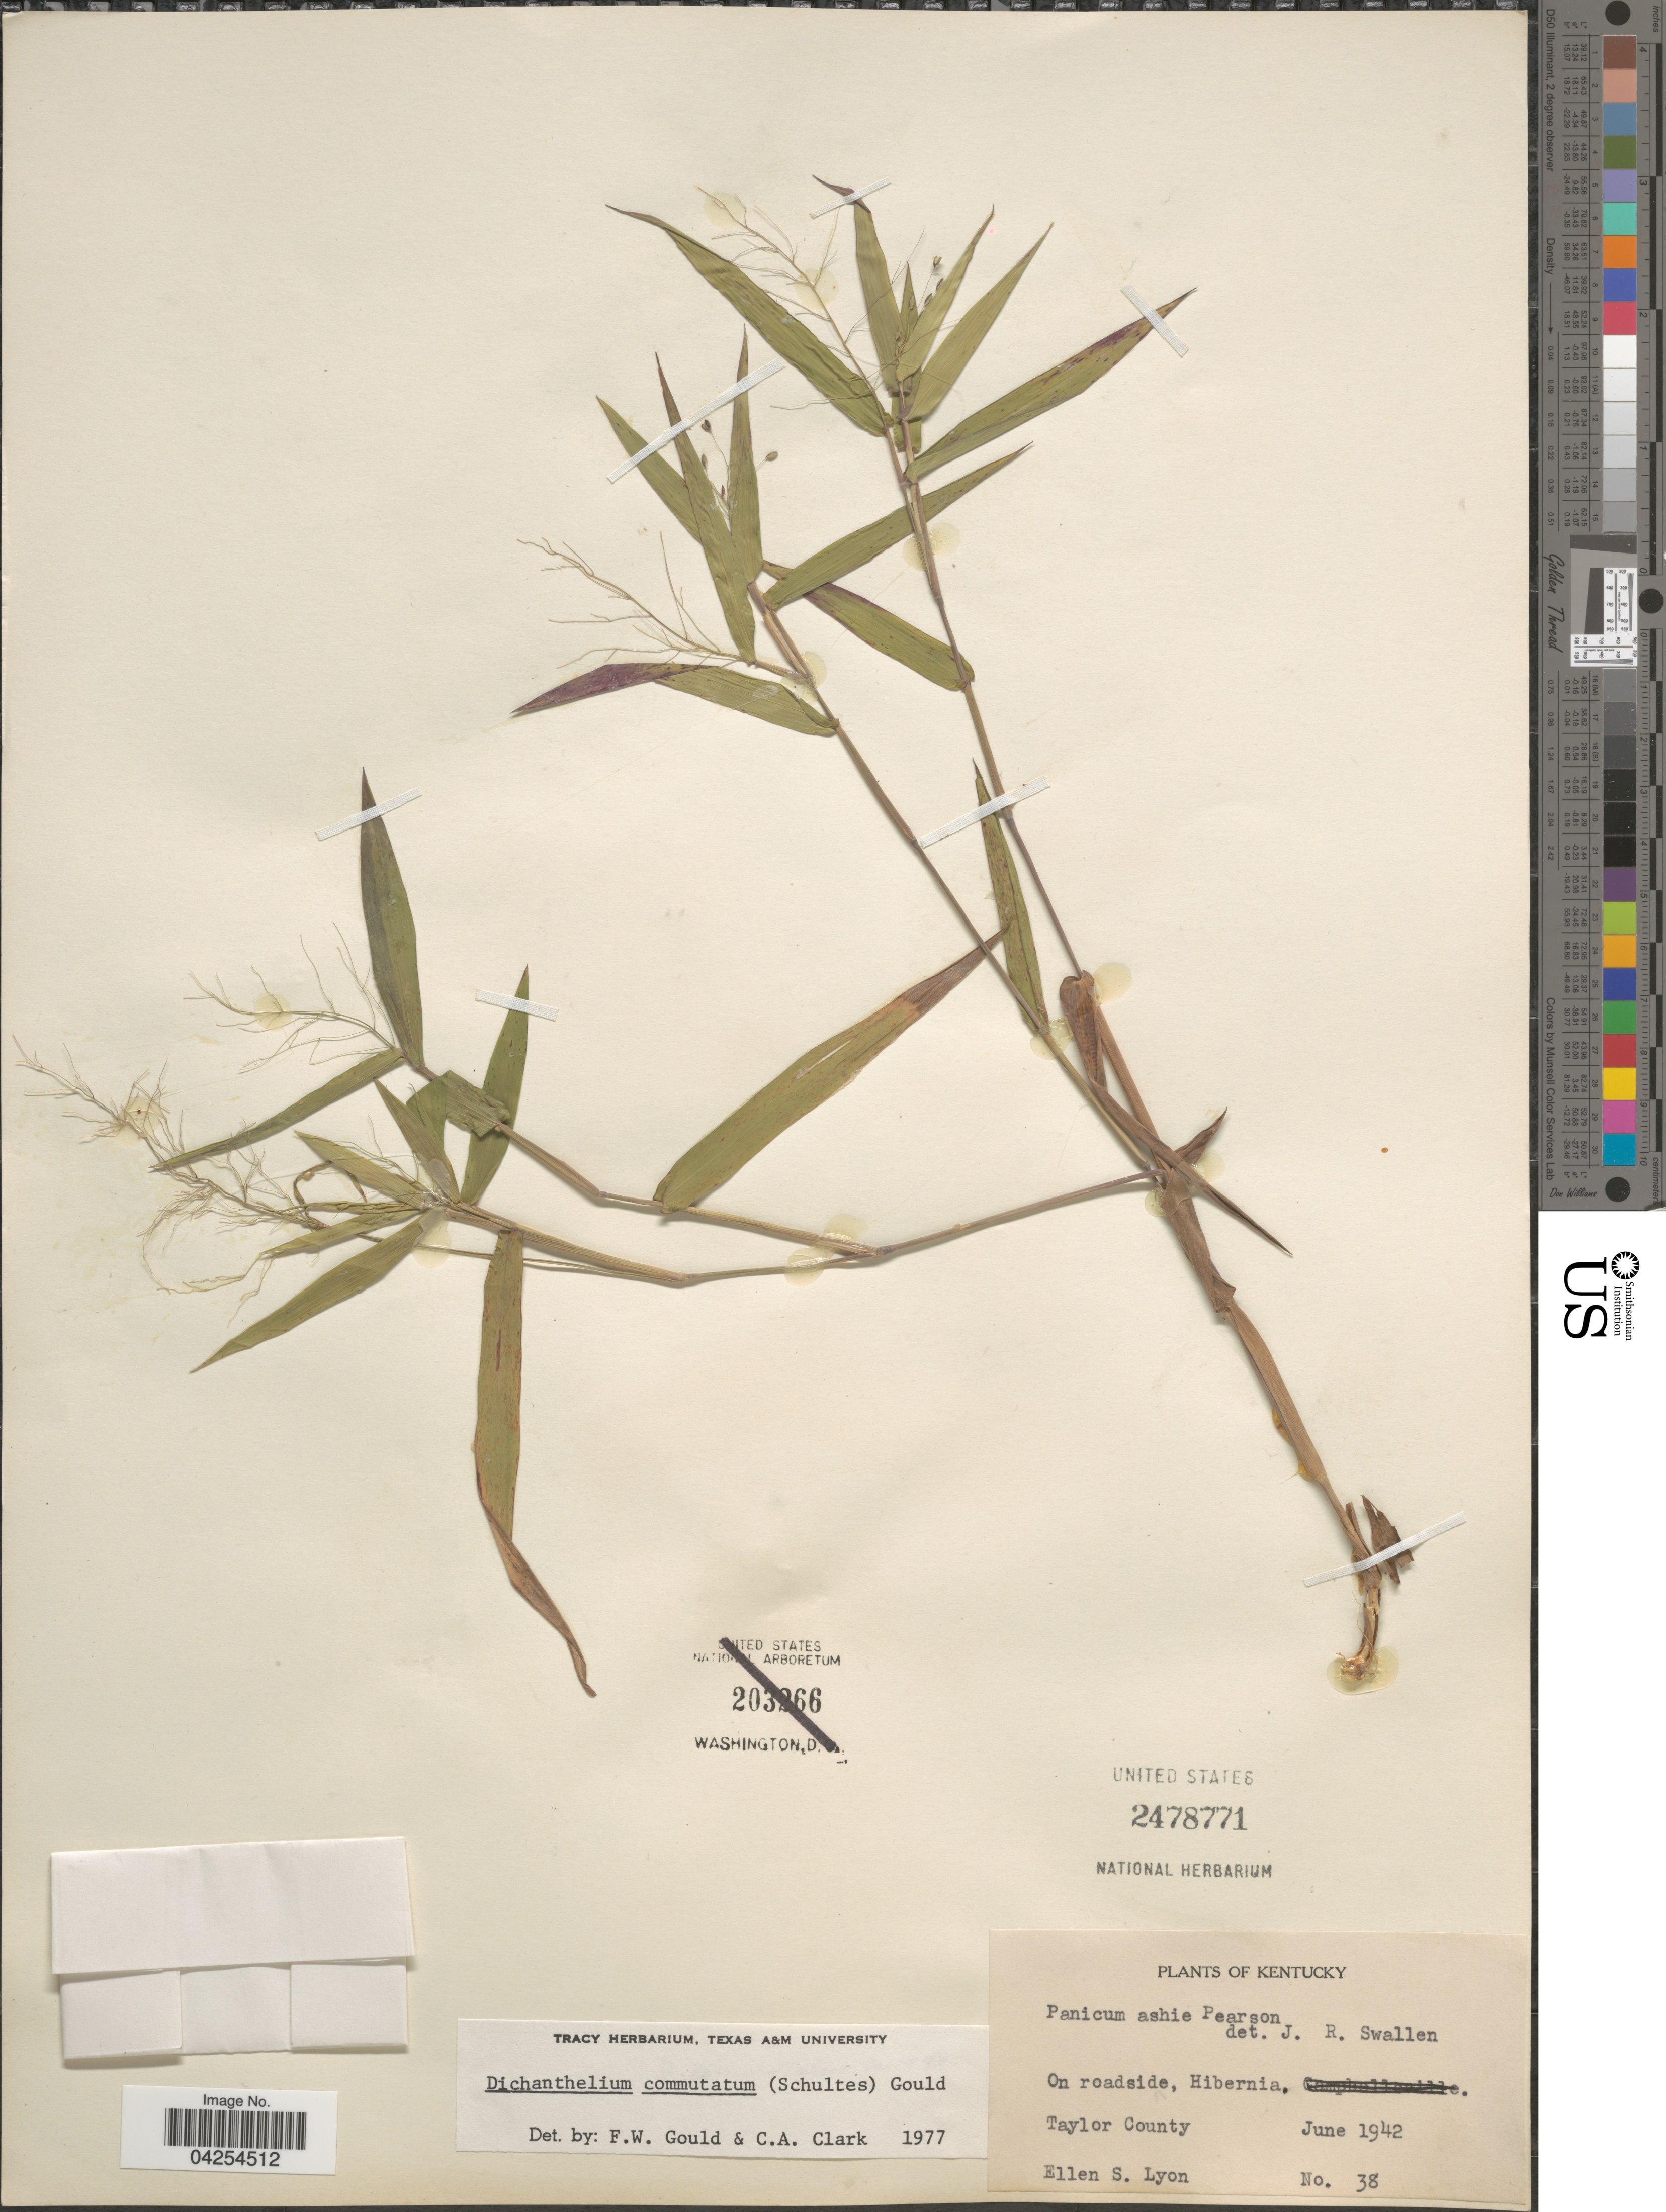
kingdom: Plantae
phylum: Tracheophyta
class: Liliopsida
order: Poales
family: Poaceae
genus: Dichanthelium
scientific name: Dichanthelium commutatum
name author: (Schult.) Gould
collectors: E. Lyon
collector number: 38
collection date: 1942-06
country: United States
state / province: Kentucky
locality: On roadside, Hibernia. Taylor County.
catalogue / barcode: US 2478771